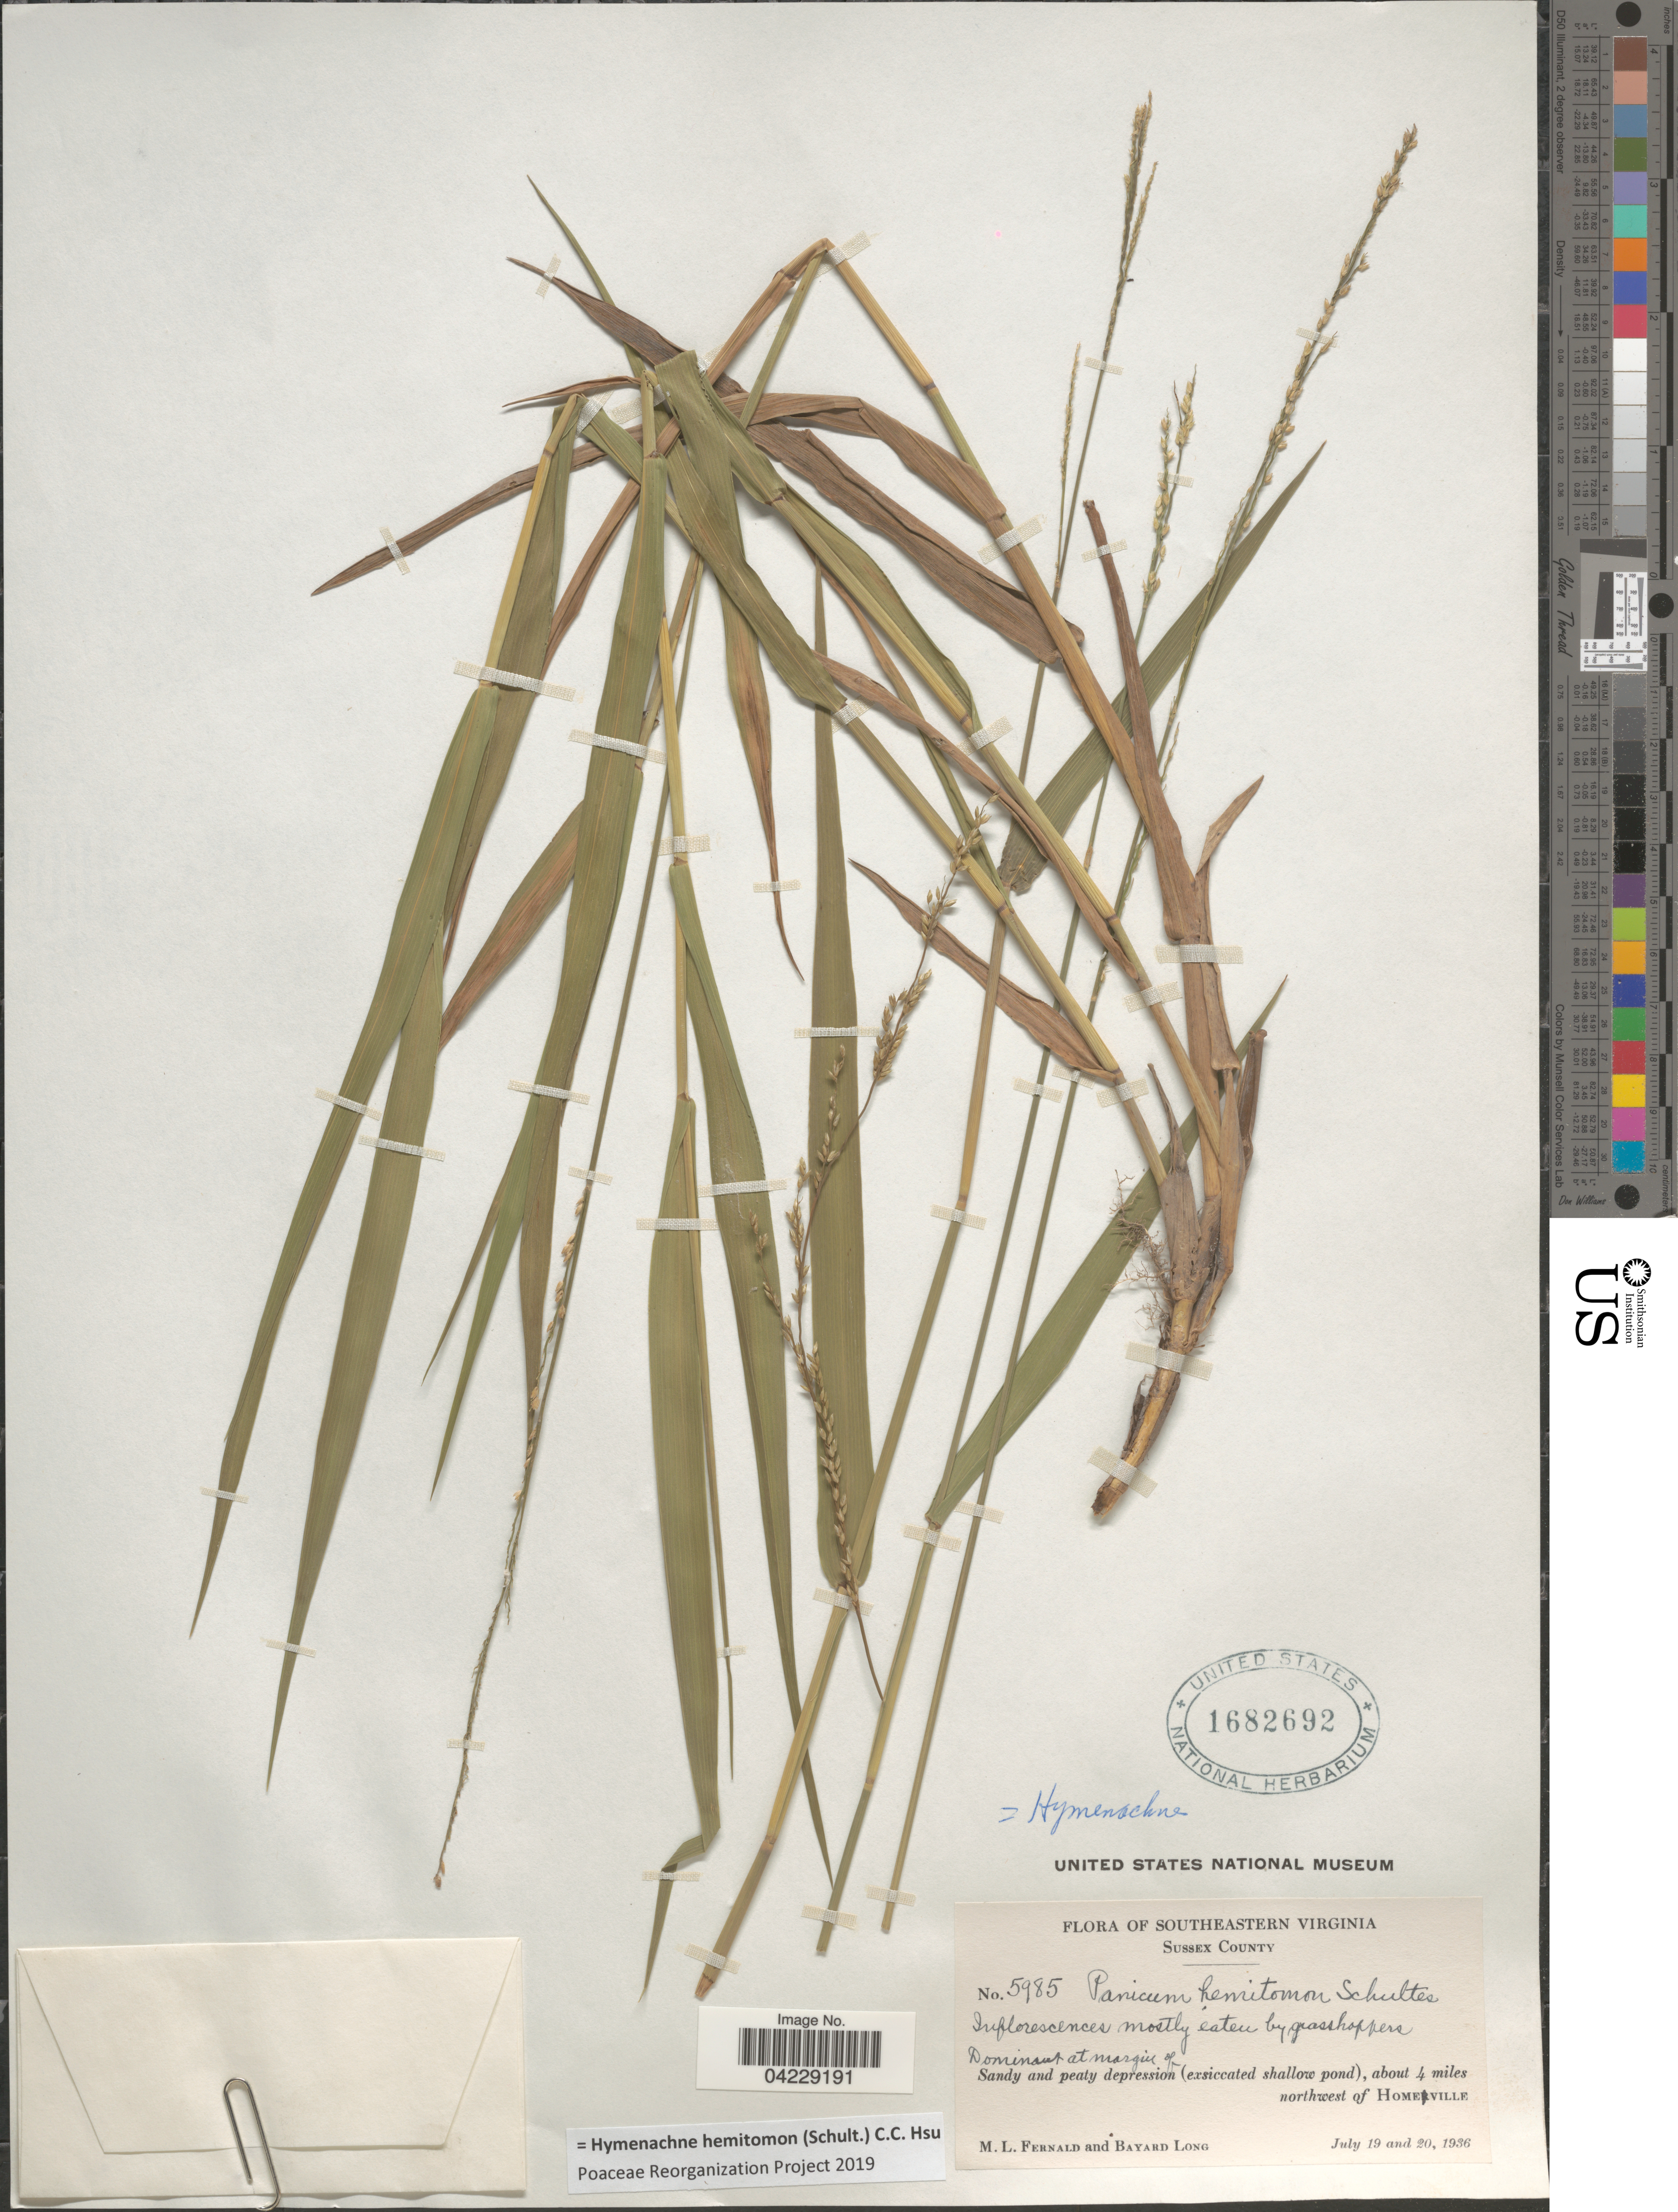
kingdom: Plantae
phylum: Tracheophyta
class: Liliopsida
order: Poales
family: Poaceae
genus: Hymenachne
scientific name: Hymenachne hemitomon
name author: (Schult.) C. C. Hsu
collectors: M. L. Fernald & B. Long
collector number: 5985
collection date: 1936-07-19/1936-07-20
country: United States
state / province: Virginia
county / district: Sussex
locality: Southeastern Virginia. Sussex County. Anout 4 miles northwest of Homeville.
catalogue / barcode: US 1682692